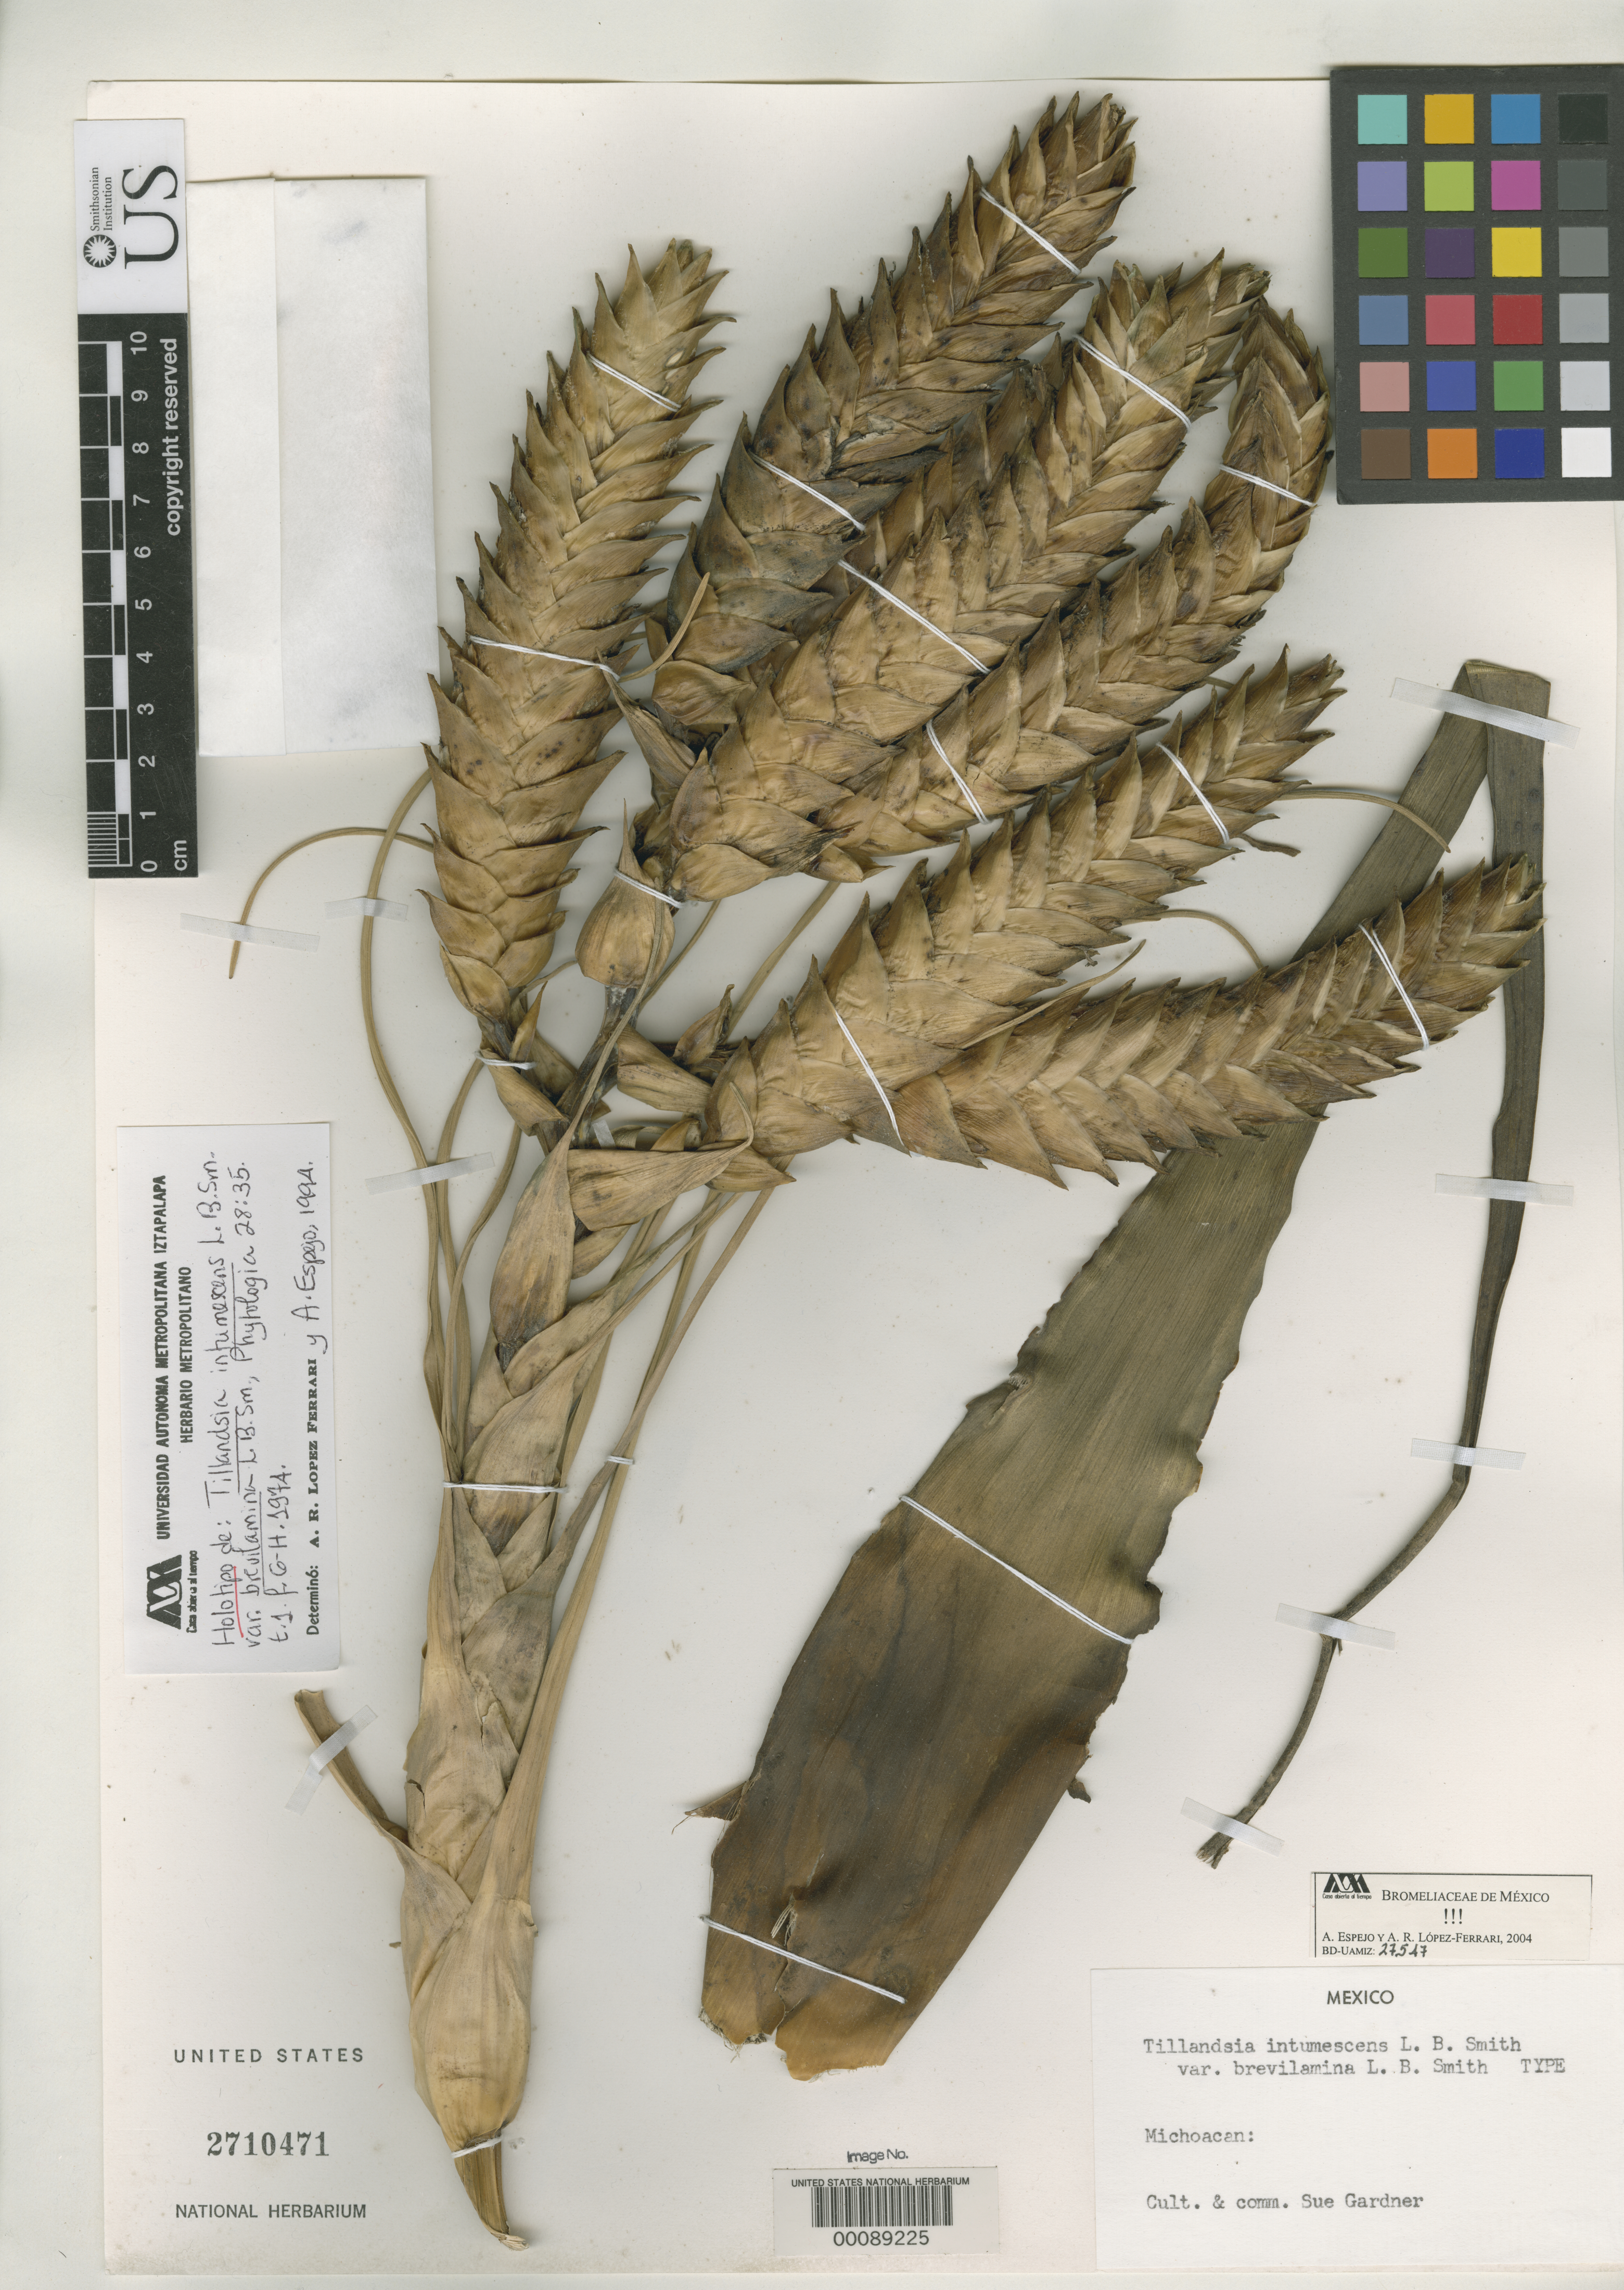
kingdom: Plantae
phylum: Tracheophyta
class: Liliopsida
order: Poales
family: Bromeliaceae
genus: Tillandsia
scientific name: Tillandsia intumescens var. brevilamina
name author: L.B. Sm.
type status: Holotype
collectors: S. Gardner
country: Mexico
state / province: Michoacán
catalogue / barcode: US 2710471